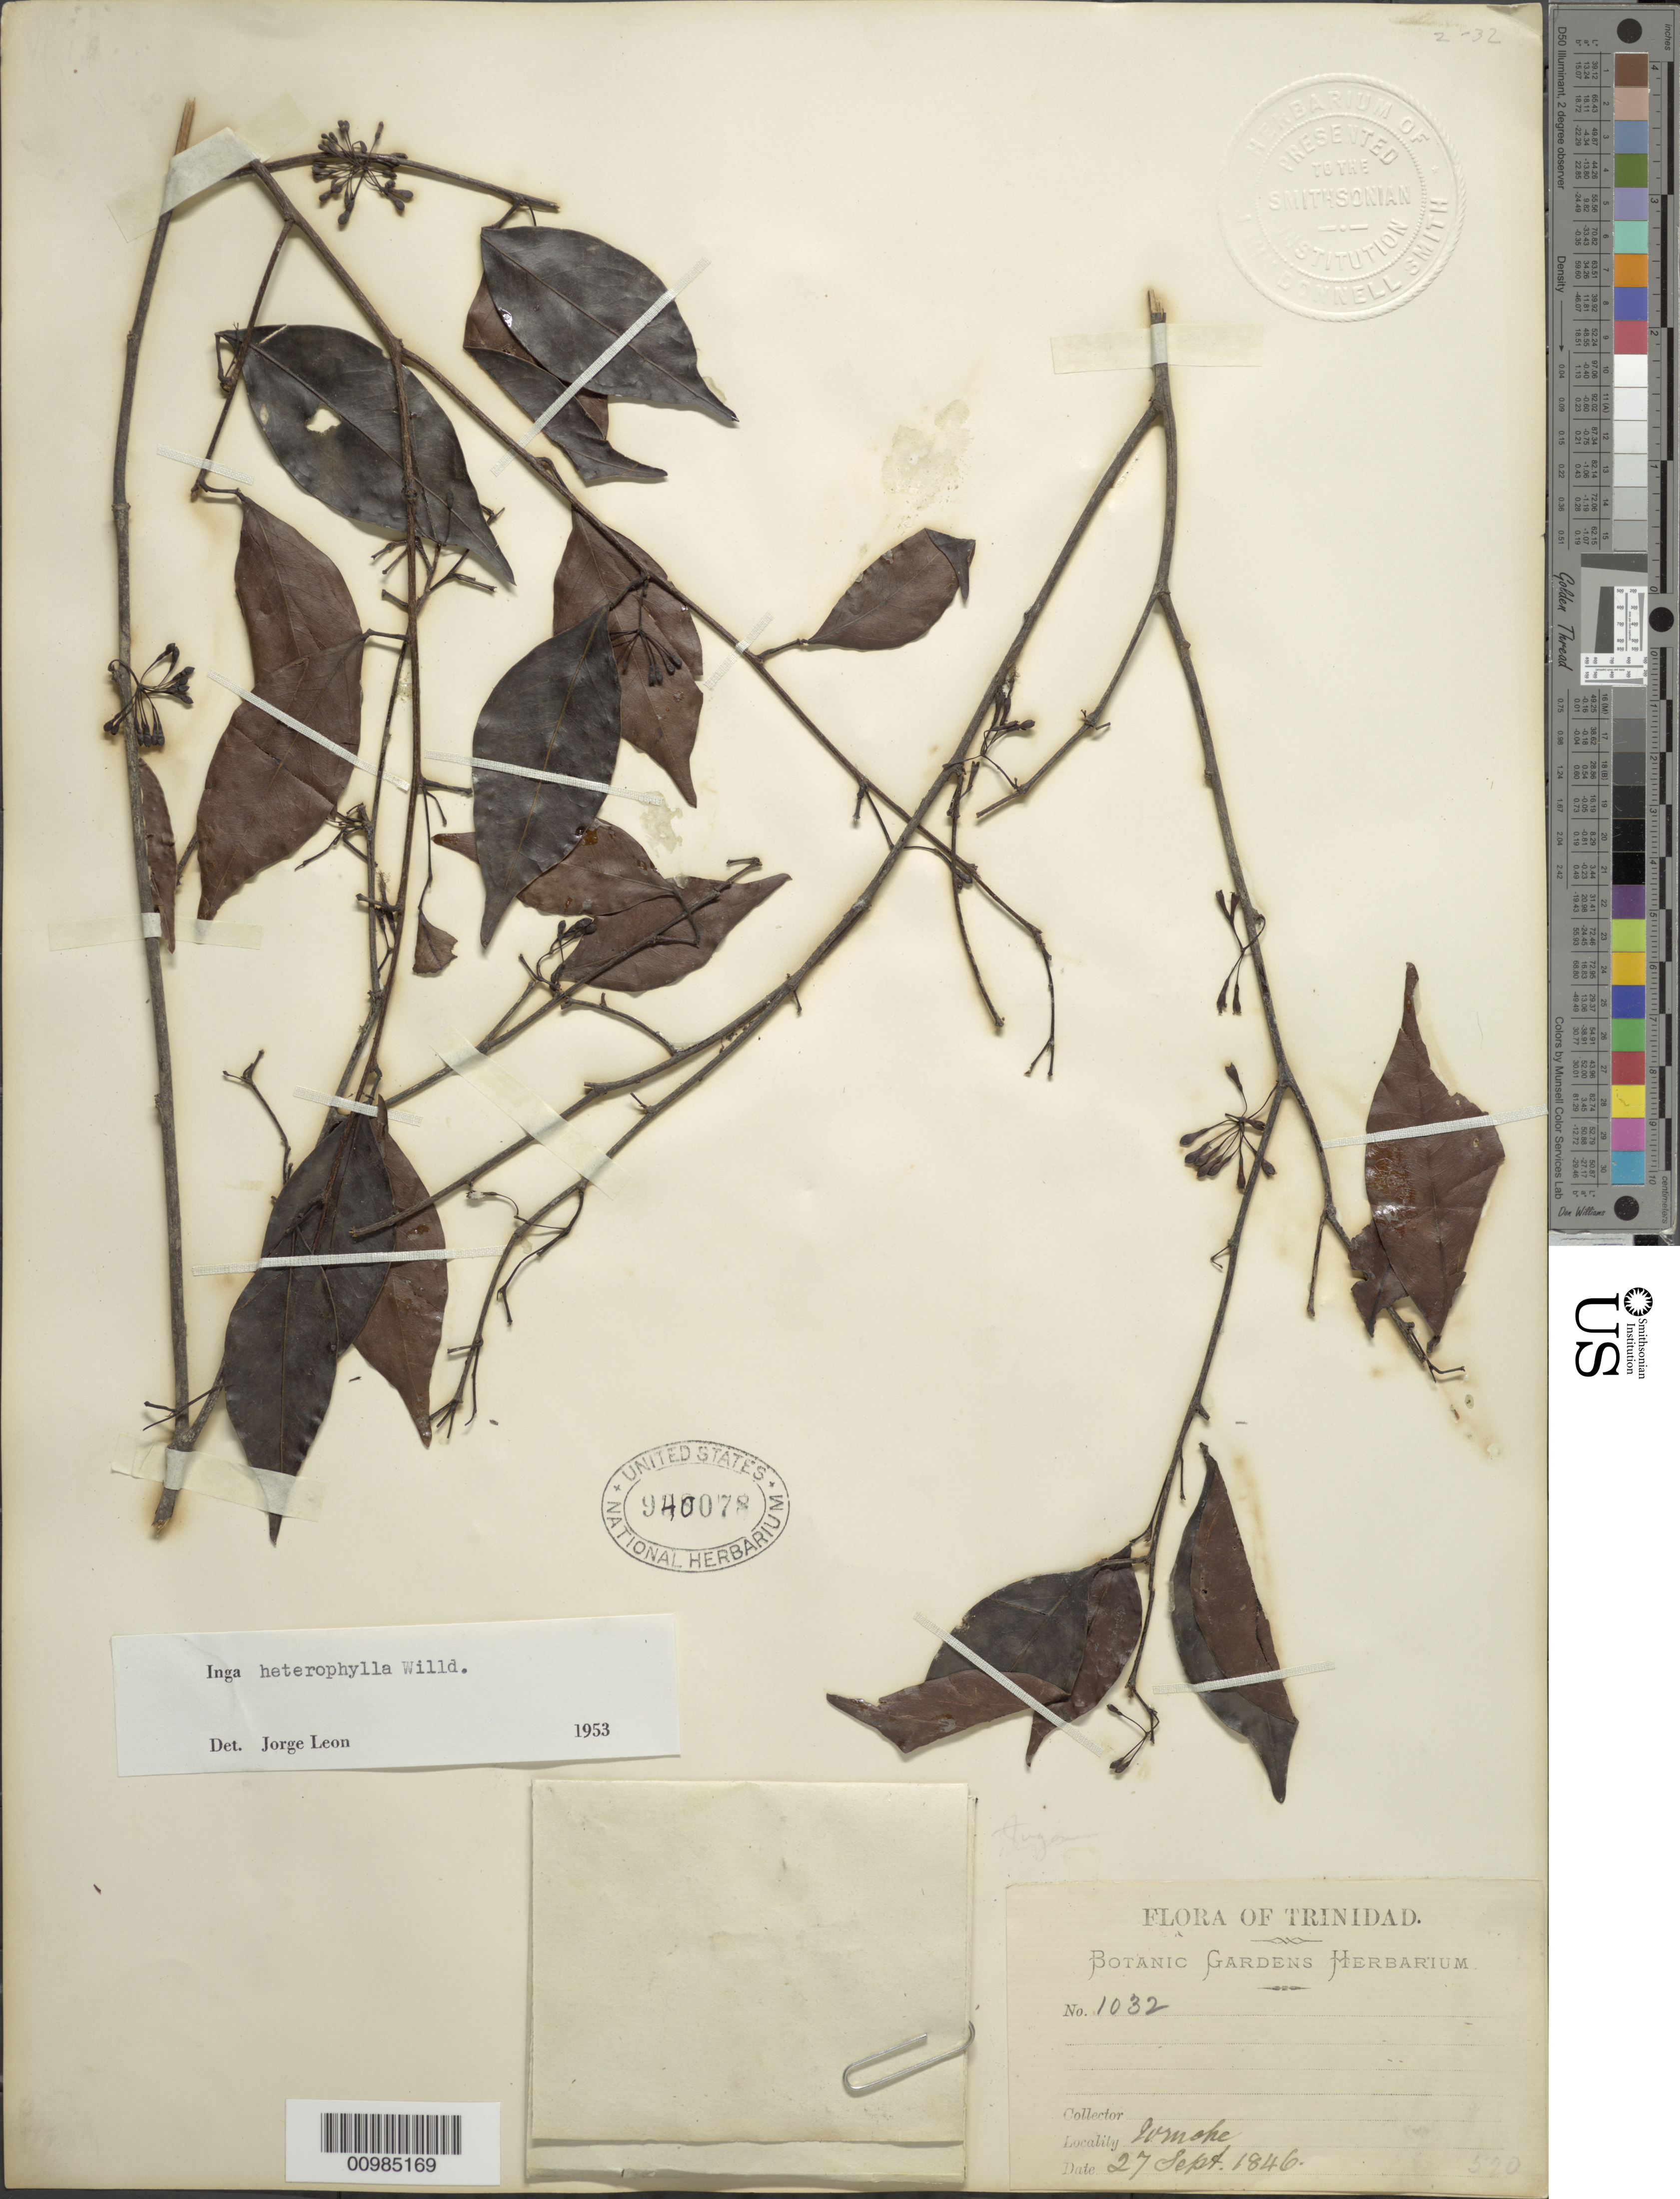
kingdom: Plantae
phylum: Tracheophyta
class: Magnoliopsida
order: Fabales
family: Fabaceae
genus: Inga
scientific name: Inga heterophylla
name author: Willd.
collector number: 1032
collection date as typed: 27 Sep 1846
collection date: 1846-09-27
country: Trinidad and Tobago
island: Trinidad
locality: Lu(?)moke.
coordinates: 0 N, 0 E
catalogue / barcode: US 940078